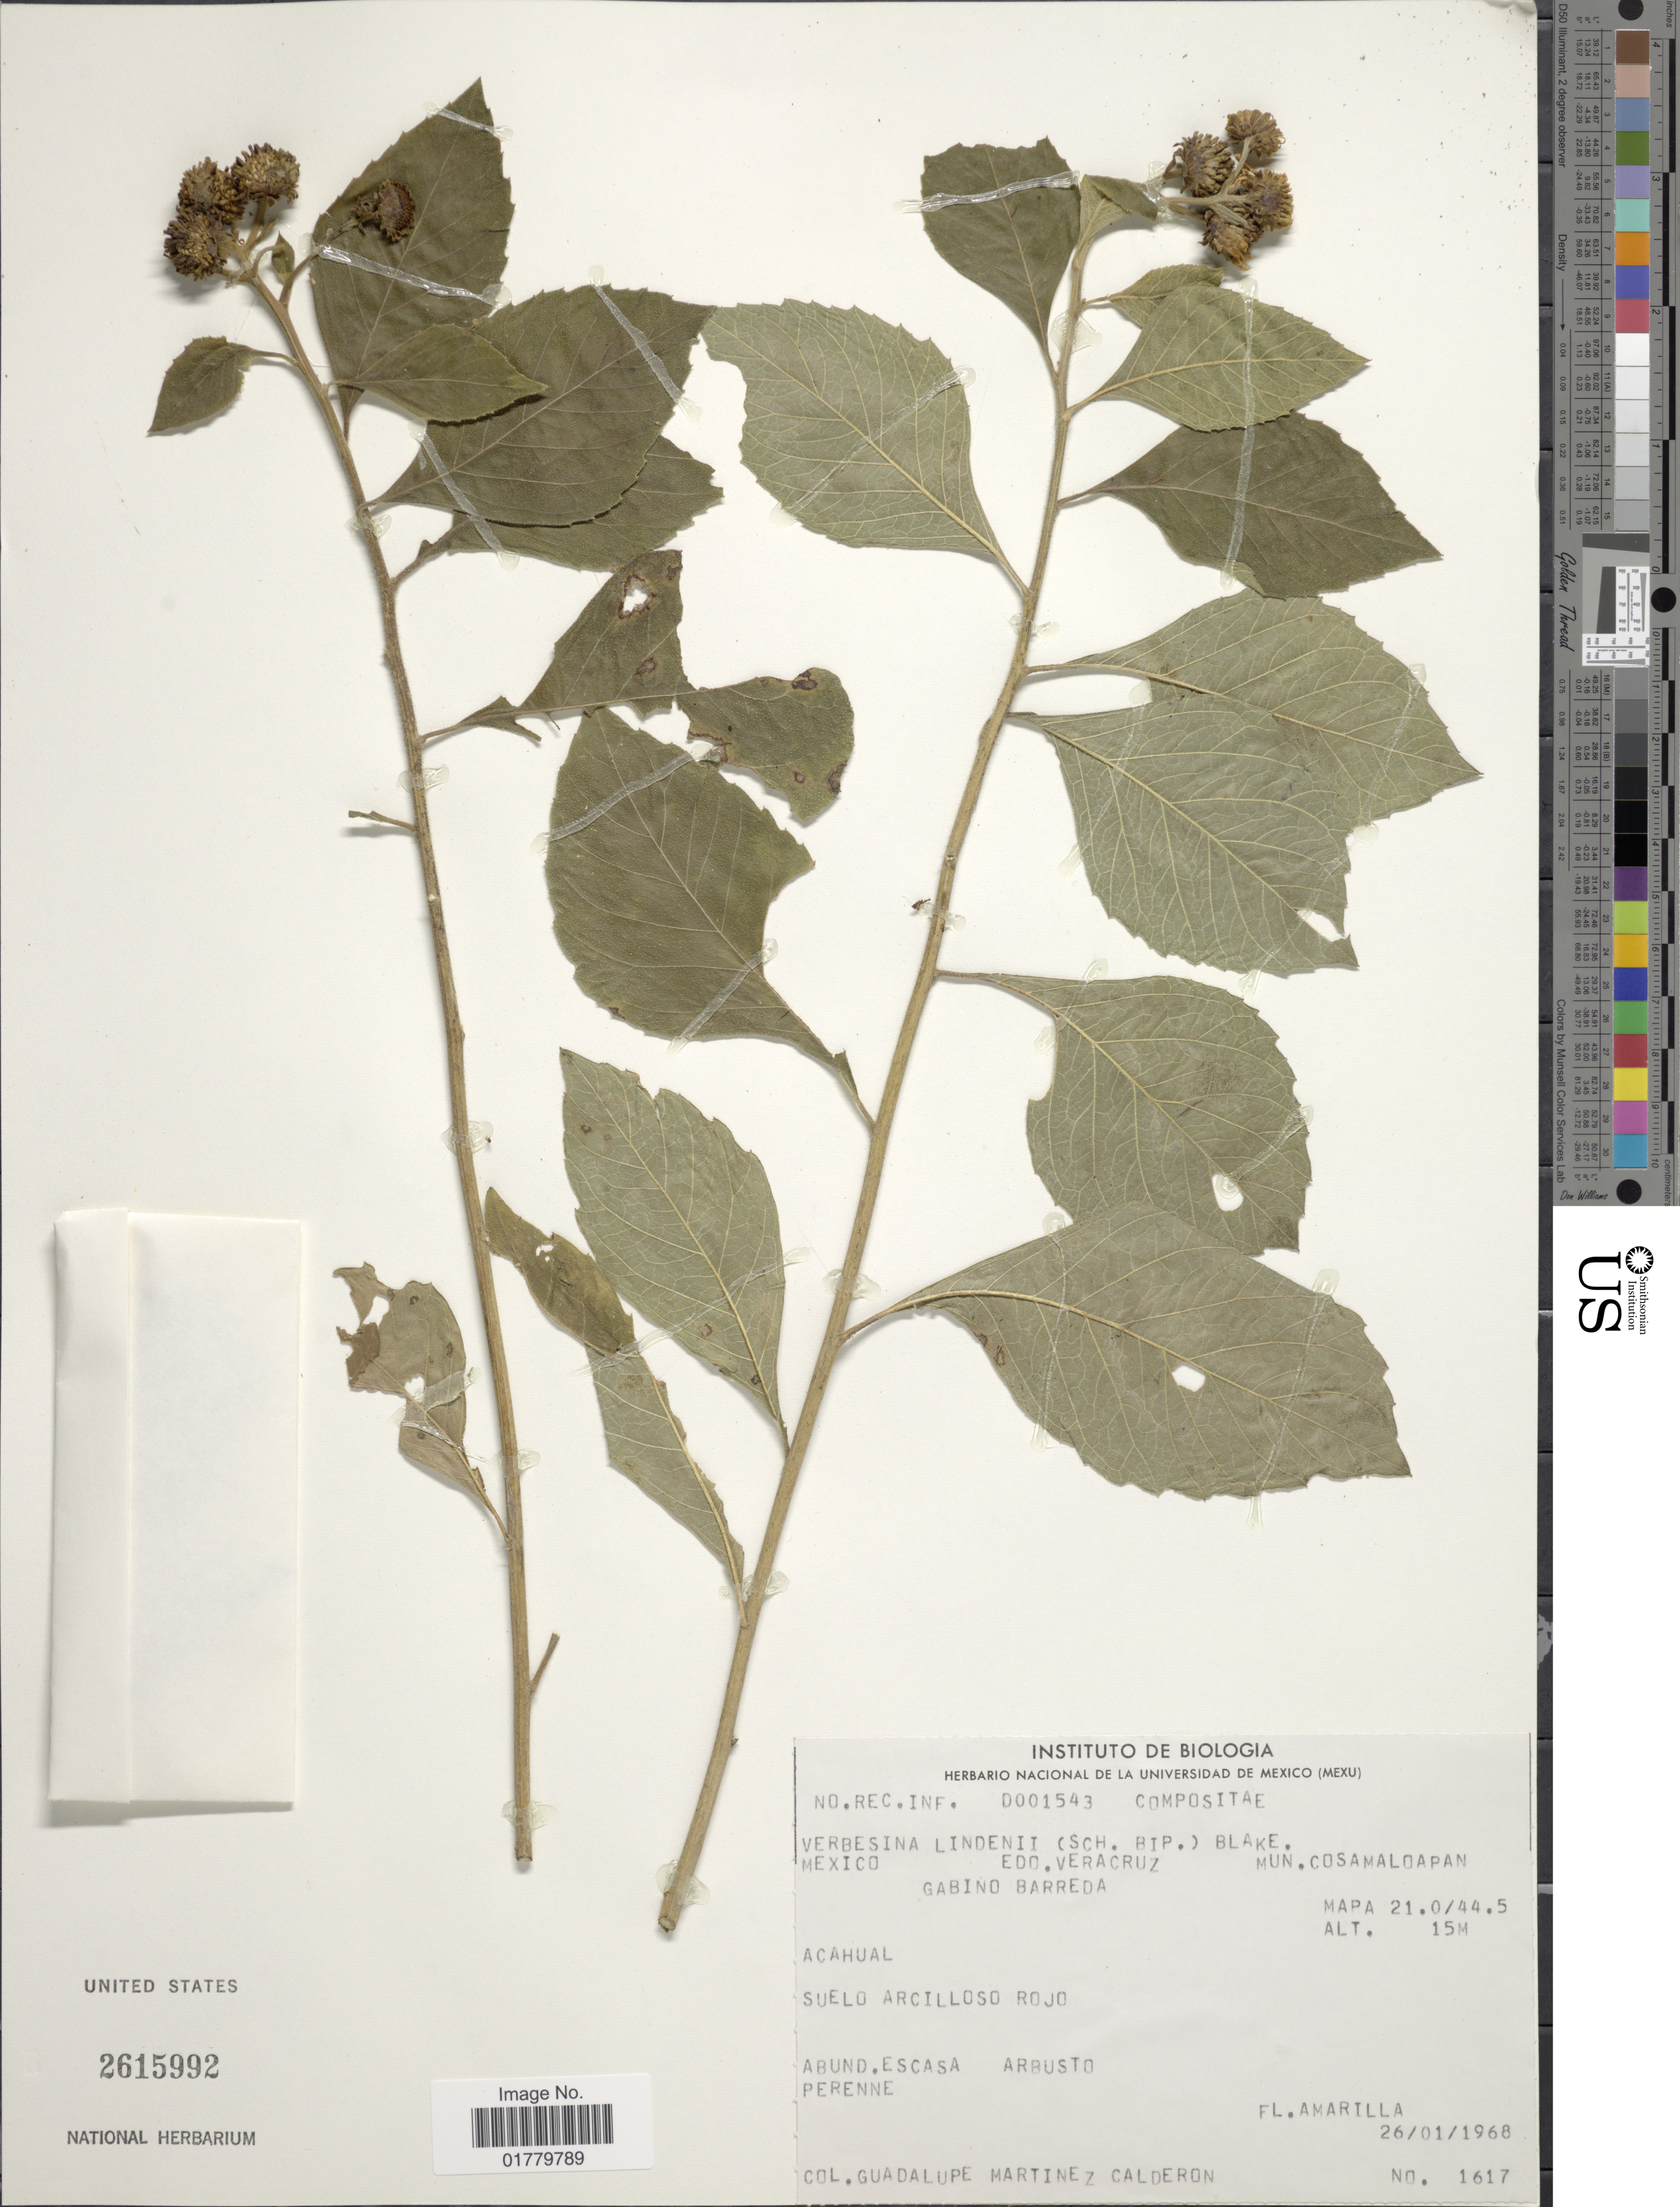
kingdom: Plantae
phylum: Tracheophyta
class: Magnoliopsida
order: Asterales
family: Asteraceae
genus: Verbesina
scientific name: Verbesina lindenii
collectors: G. Martinez-C.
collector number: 1617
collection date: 1968-01-26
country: Mexico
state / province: Veracruz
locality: Mexico. Edo. Veracruz. Mun. Cosamaloapan. Gabino Barreda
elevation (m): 15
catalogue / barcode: US 2615992